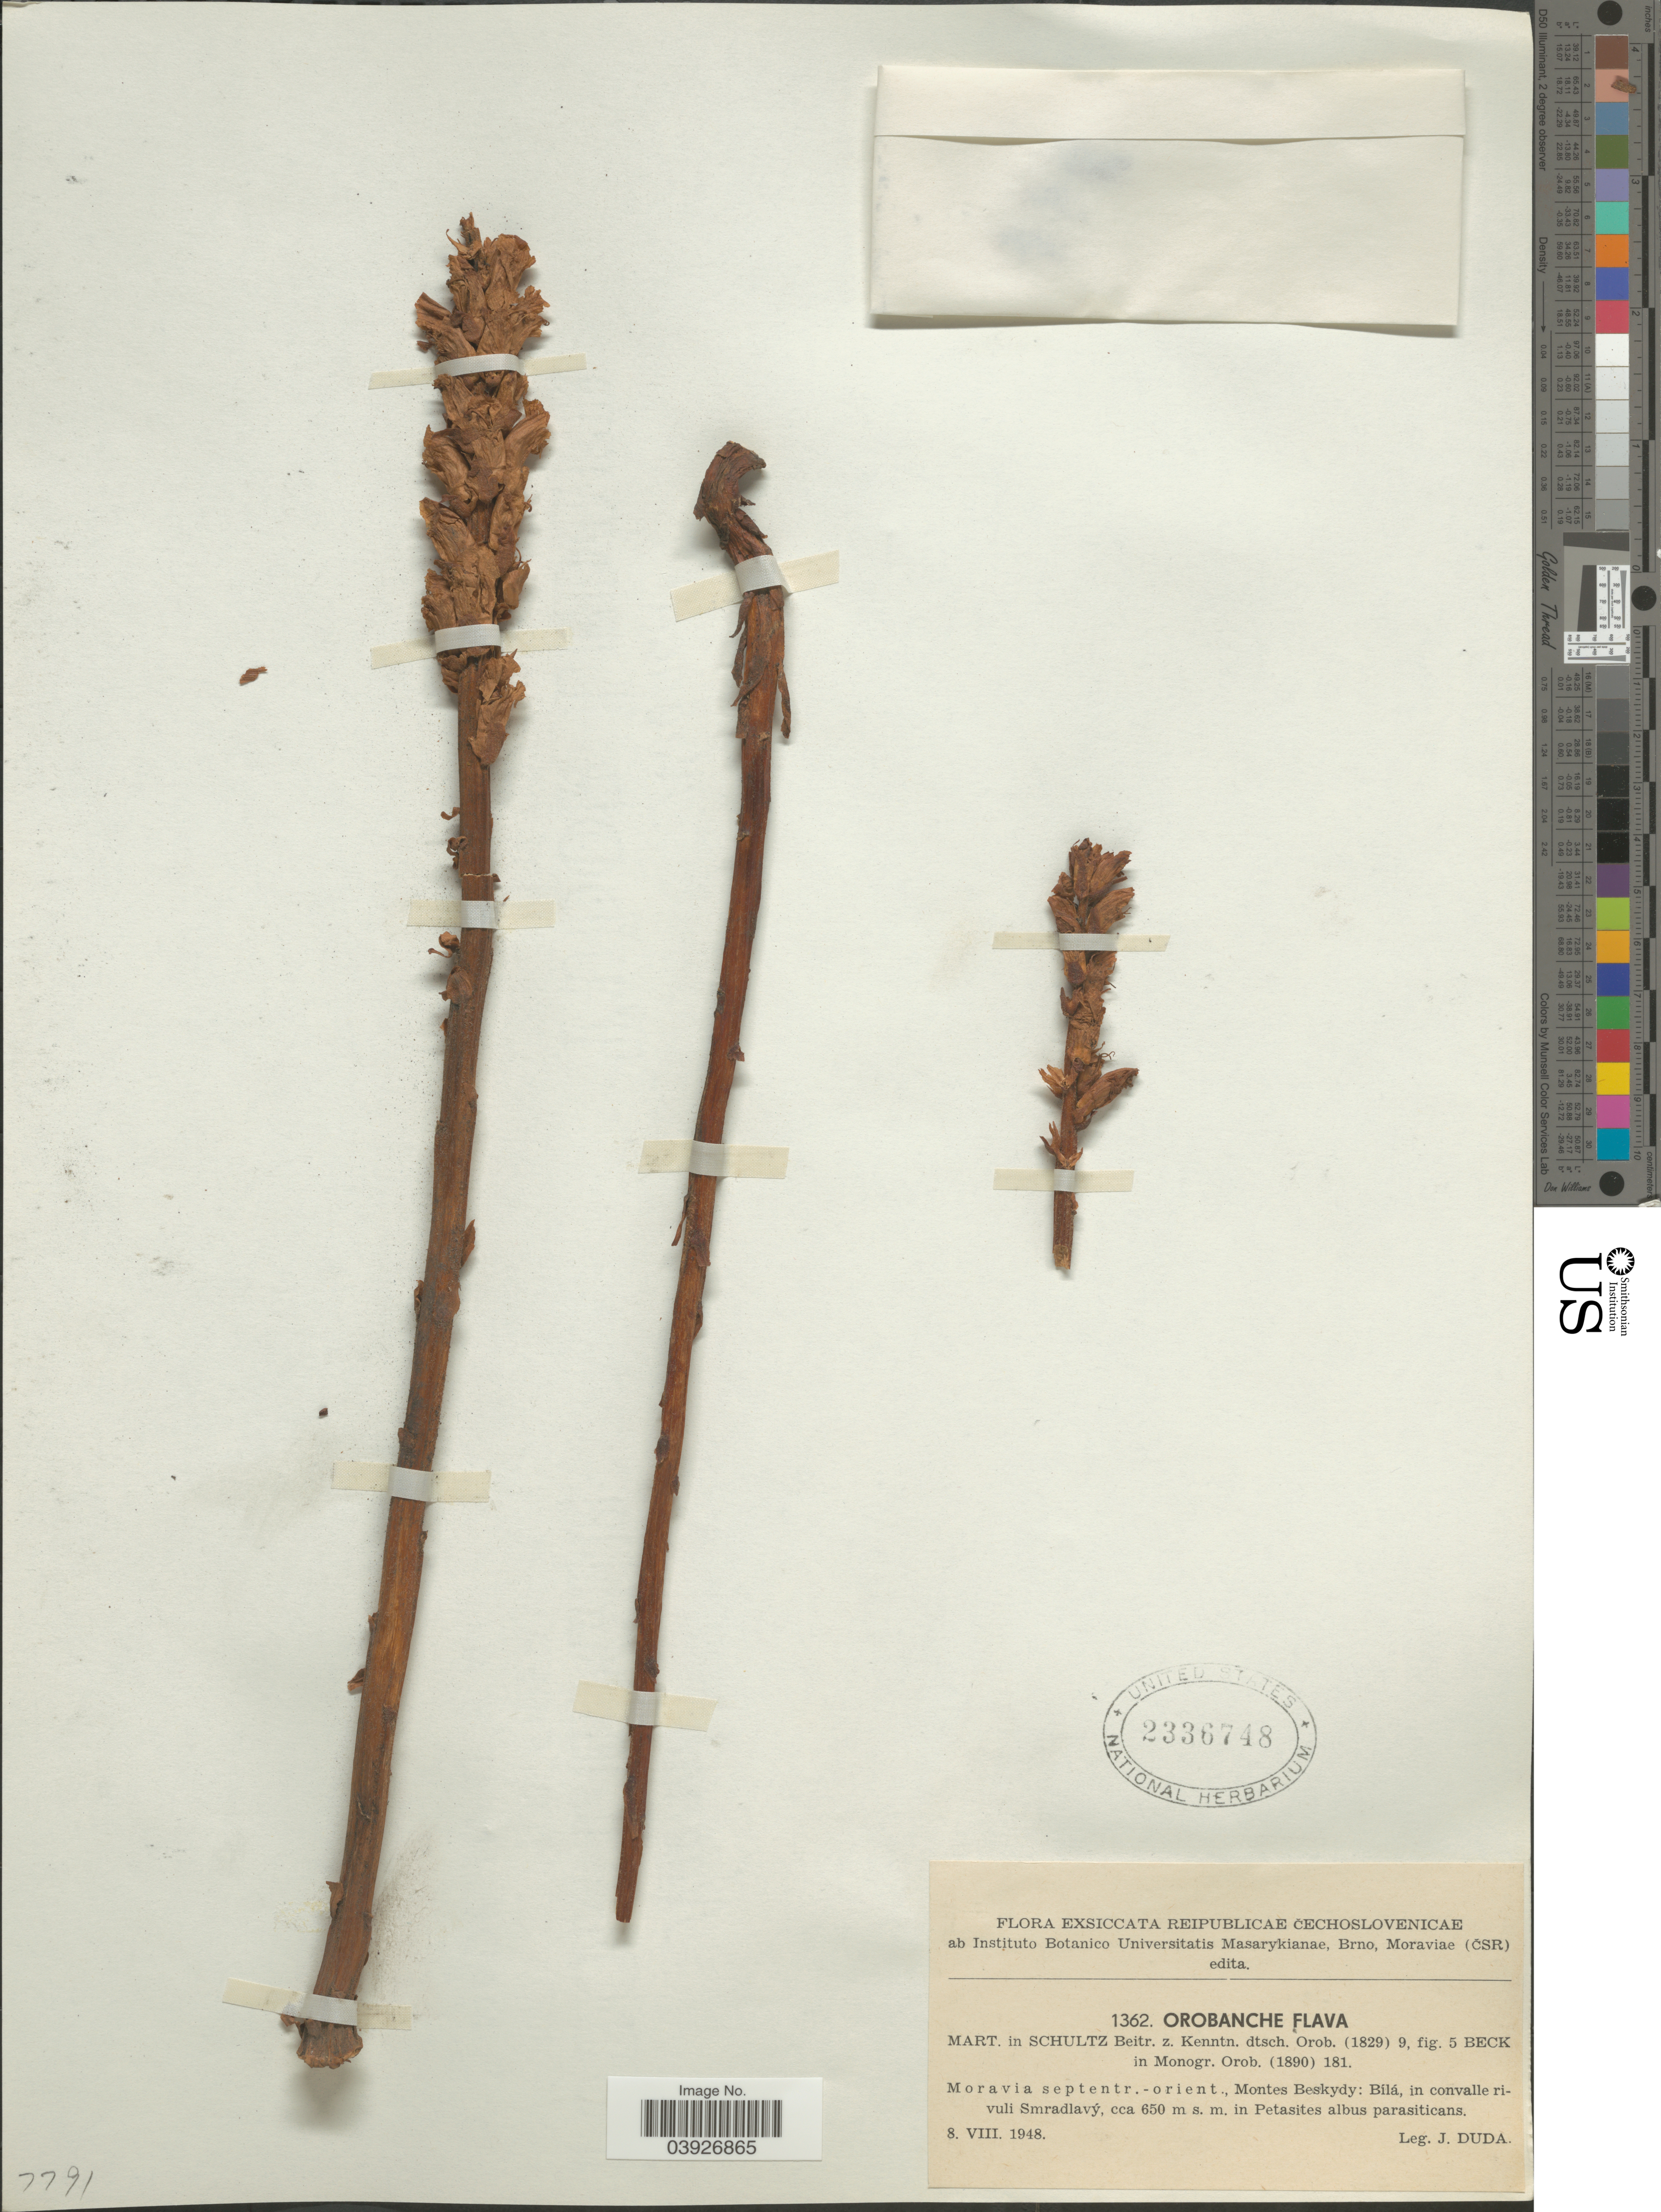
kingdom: Plantae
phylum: Tracheophyta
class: Magnoliopsida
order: Lamiales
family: Orobanchaceae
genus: Orobanche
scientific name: Orobanche flava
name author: Mart. ex F.W. Schultz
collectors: J. Duda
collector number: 1362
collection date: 1948-08-08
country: Czechia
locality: Moravia septentr.-orient., Montes Beskydy: Bílá, in convalle rivuli Smradlavý.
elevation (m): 650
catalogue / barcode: US 2336748